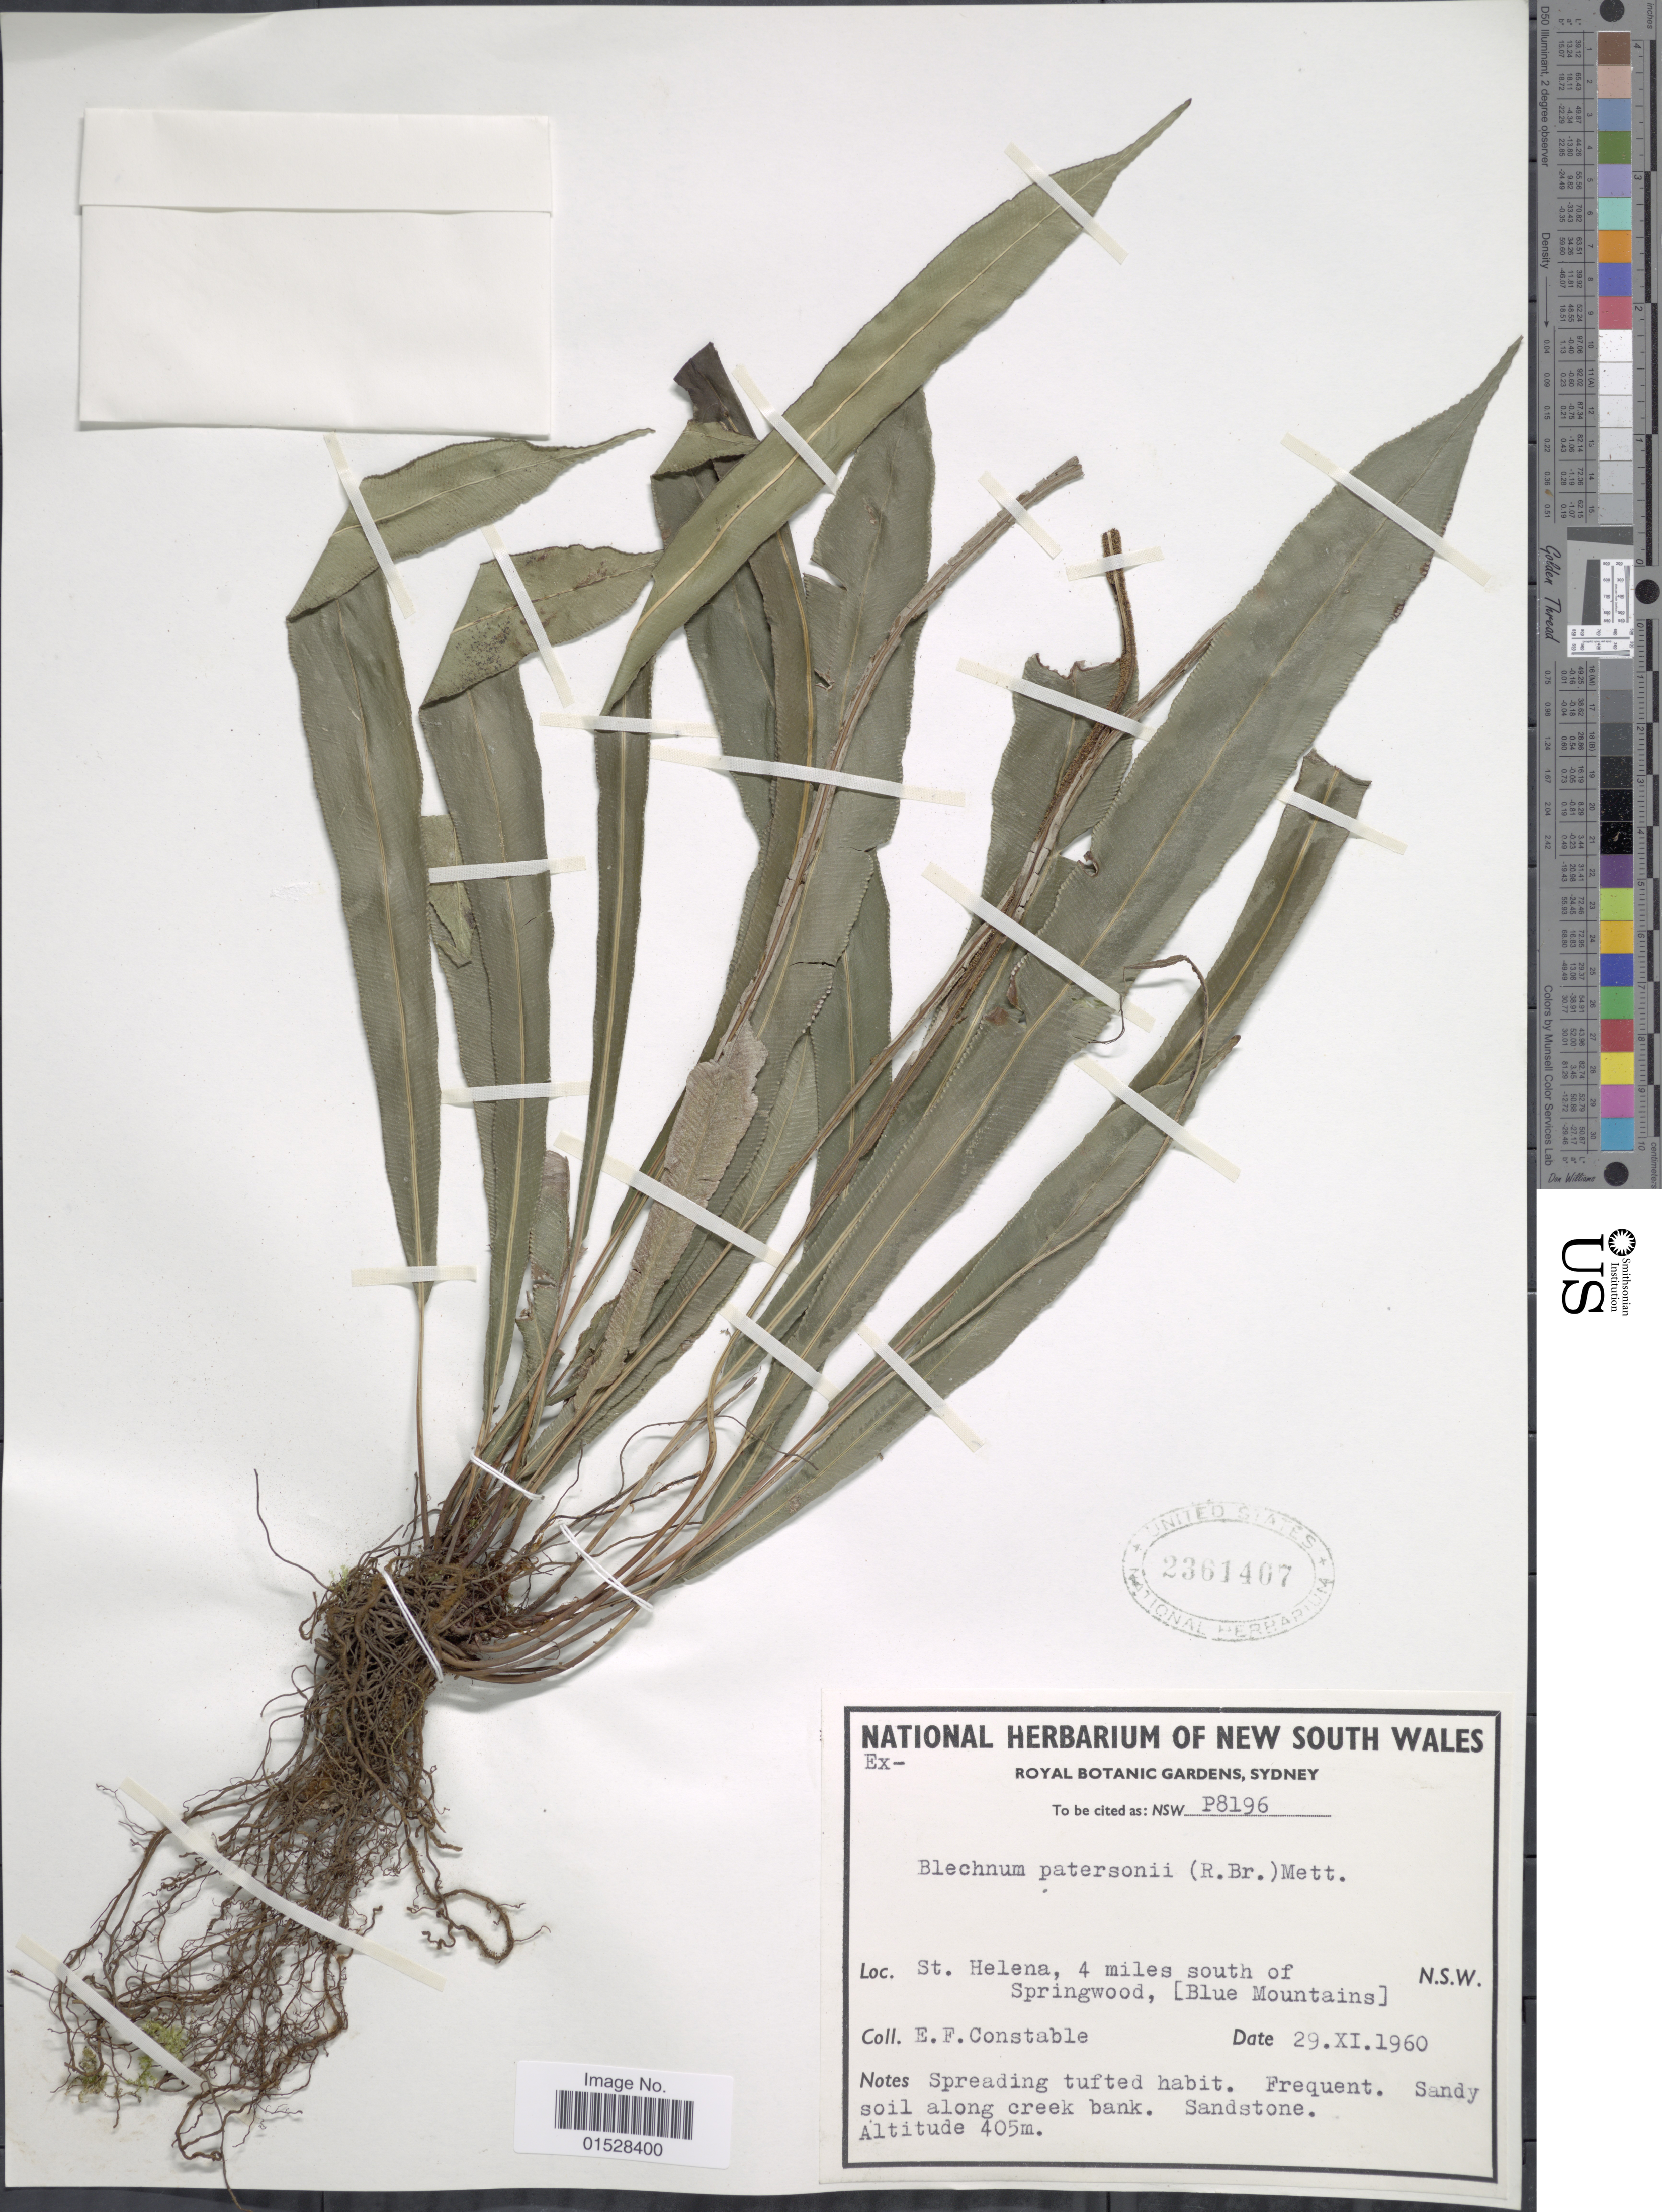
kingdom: Plantae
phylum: Tracheophyta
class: Polypodiopsida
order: Polypodiales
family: Blechnaceae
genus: Blechnum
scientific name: Blechnum patersonii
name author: (R. Br.) Mett.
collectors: E. F. Constable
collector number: P8196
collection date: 1960-11-29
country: Australia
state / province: New South Wales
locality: St. Helena, 4 miles south of Springwood, (Blue Mountains).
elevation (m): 405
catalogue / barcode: US 2361407